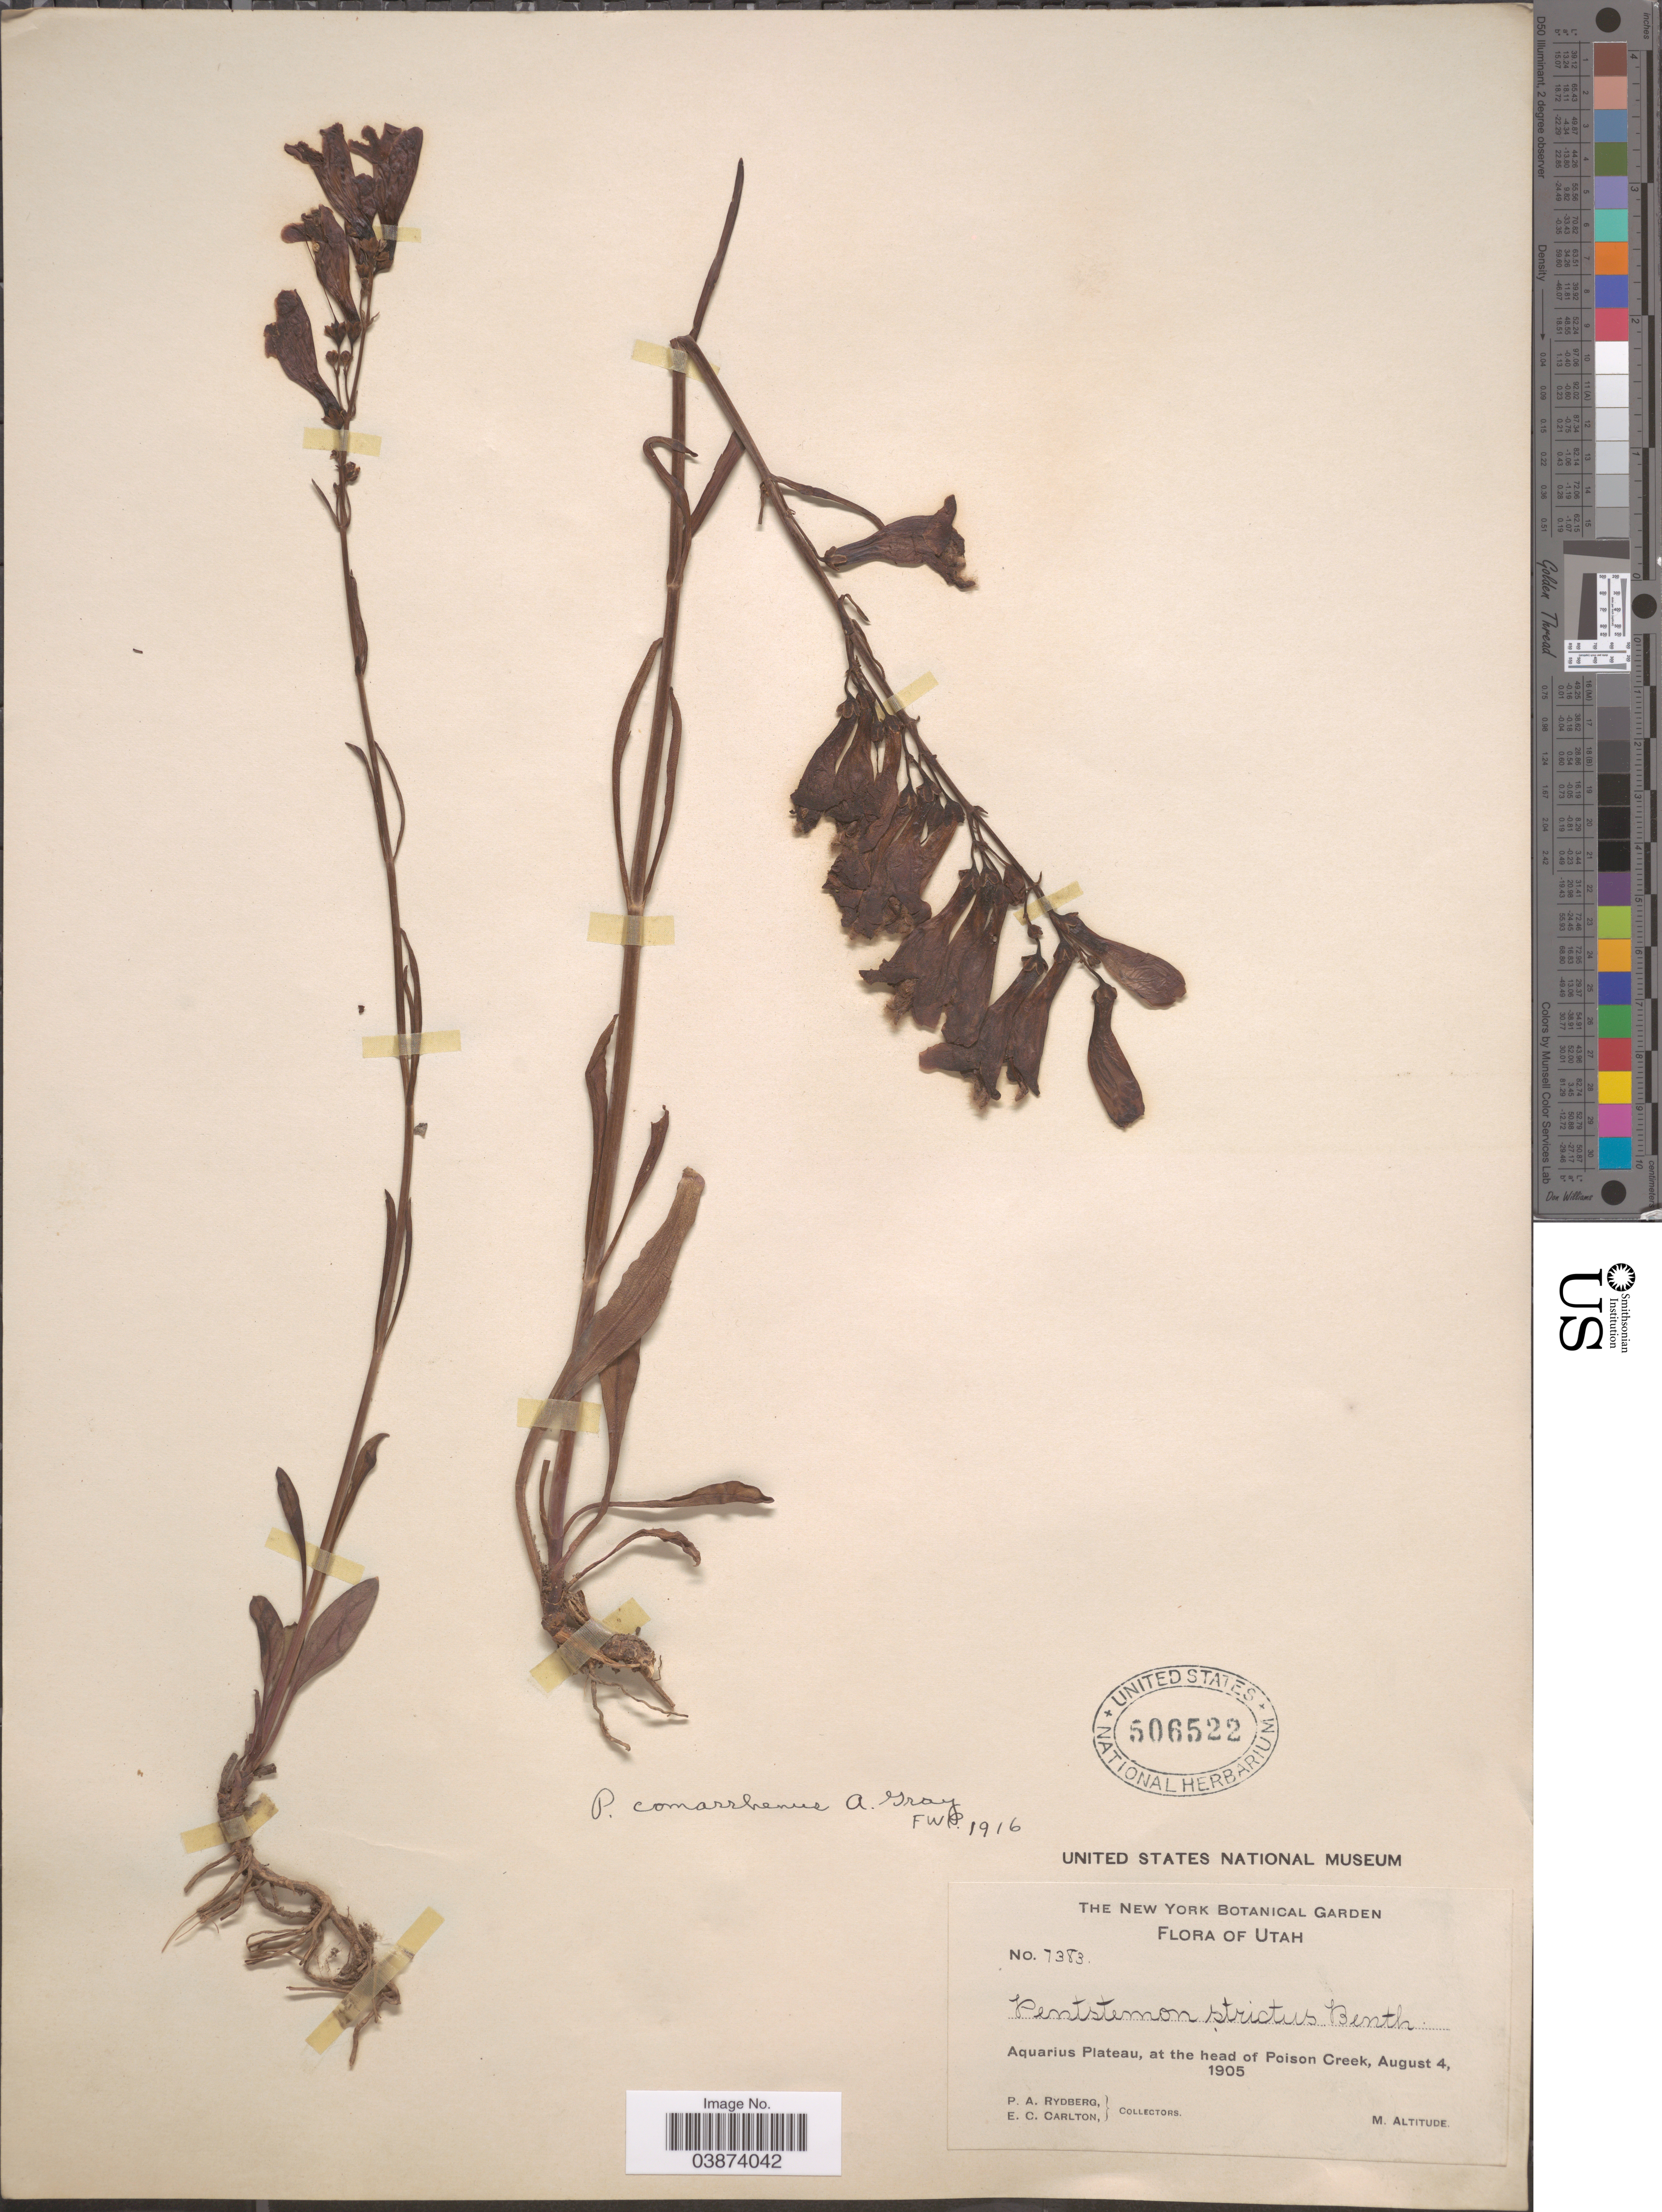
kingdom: Plantae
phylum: Tracheophyta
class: Magnoliopsida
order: Lamiales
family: Plantaginaceae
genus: Penstemon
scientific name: Penstemon comarrhenus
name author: A. Gray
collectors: P. A. Rydberg & E. Carlton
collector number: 7383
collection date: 1905-08-04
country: United States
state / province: Utah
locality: Aquarius Plateau, at the head of Poison Creek.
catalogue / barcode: US 506522